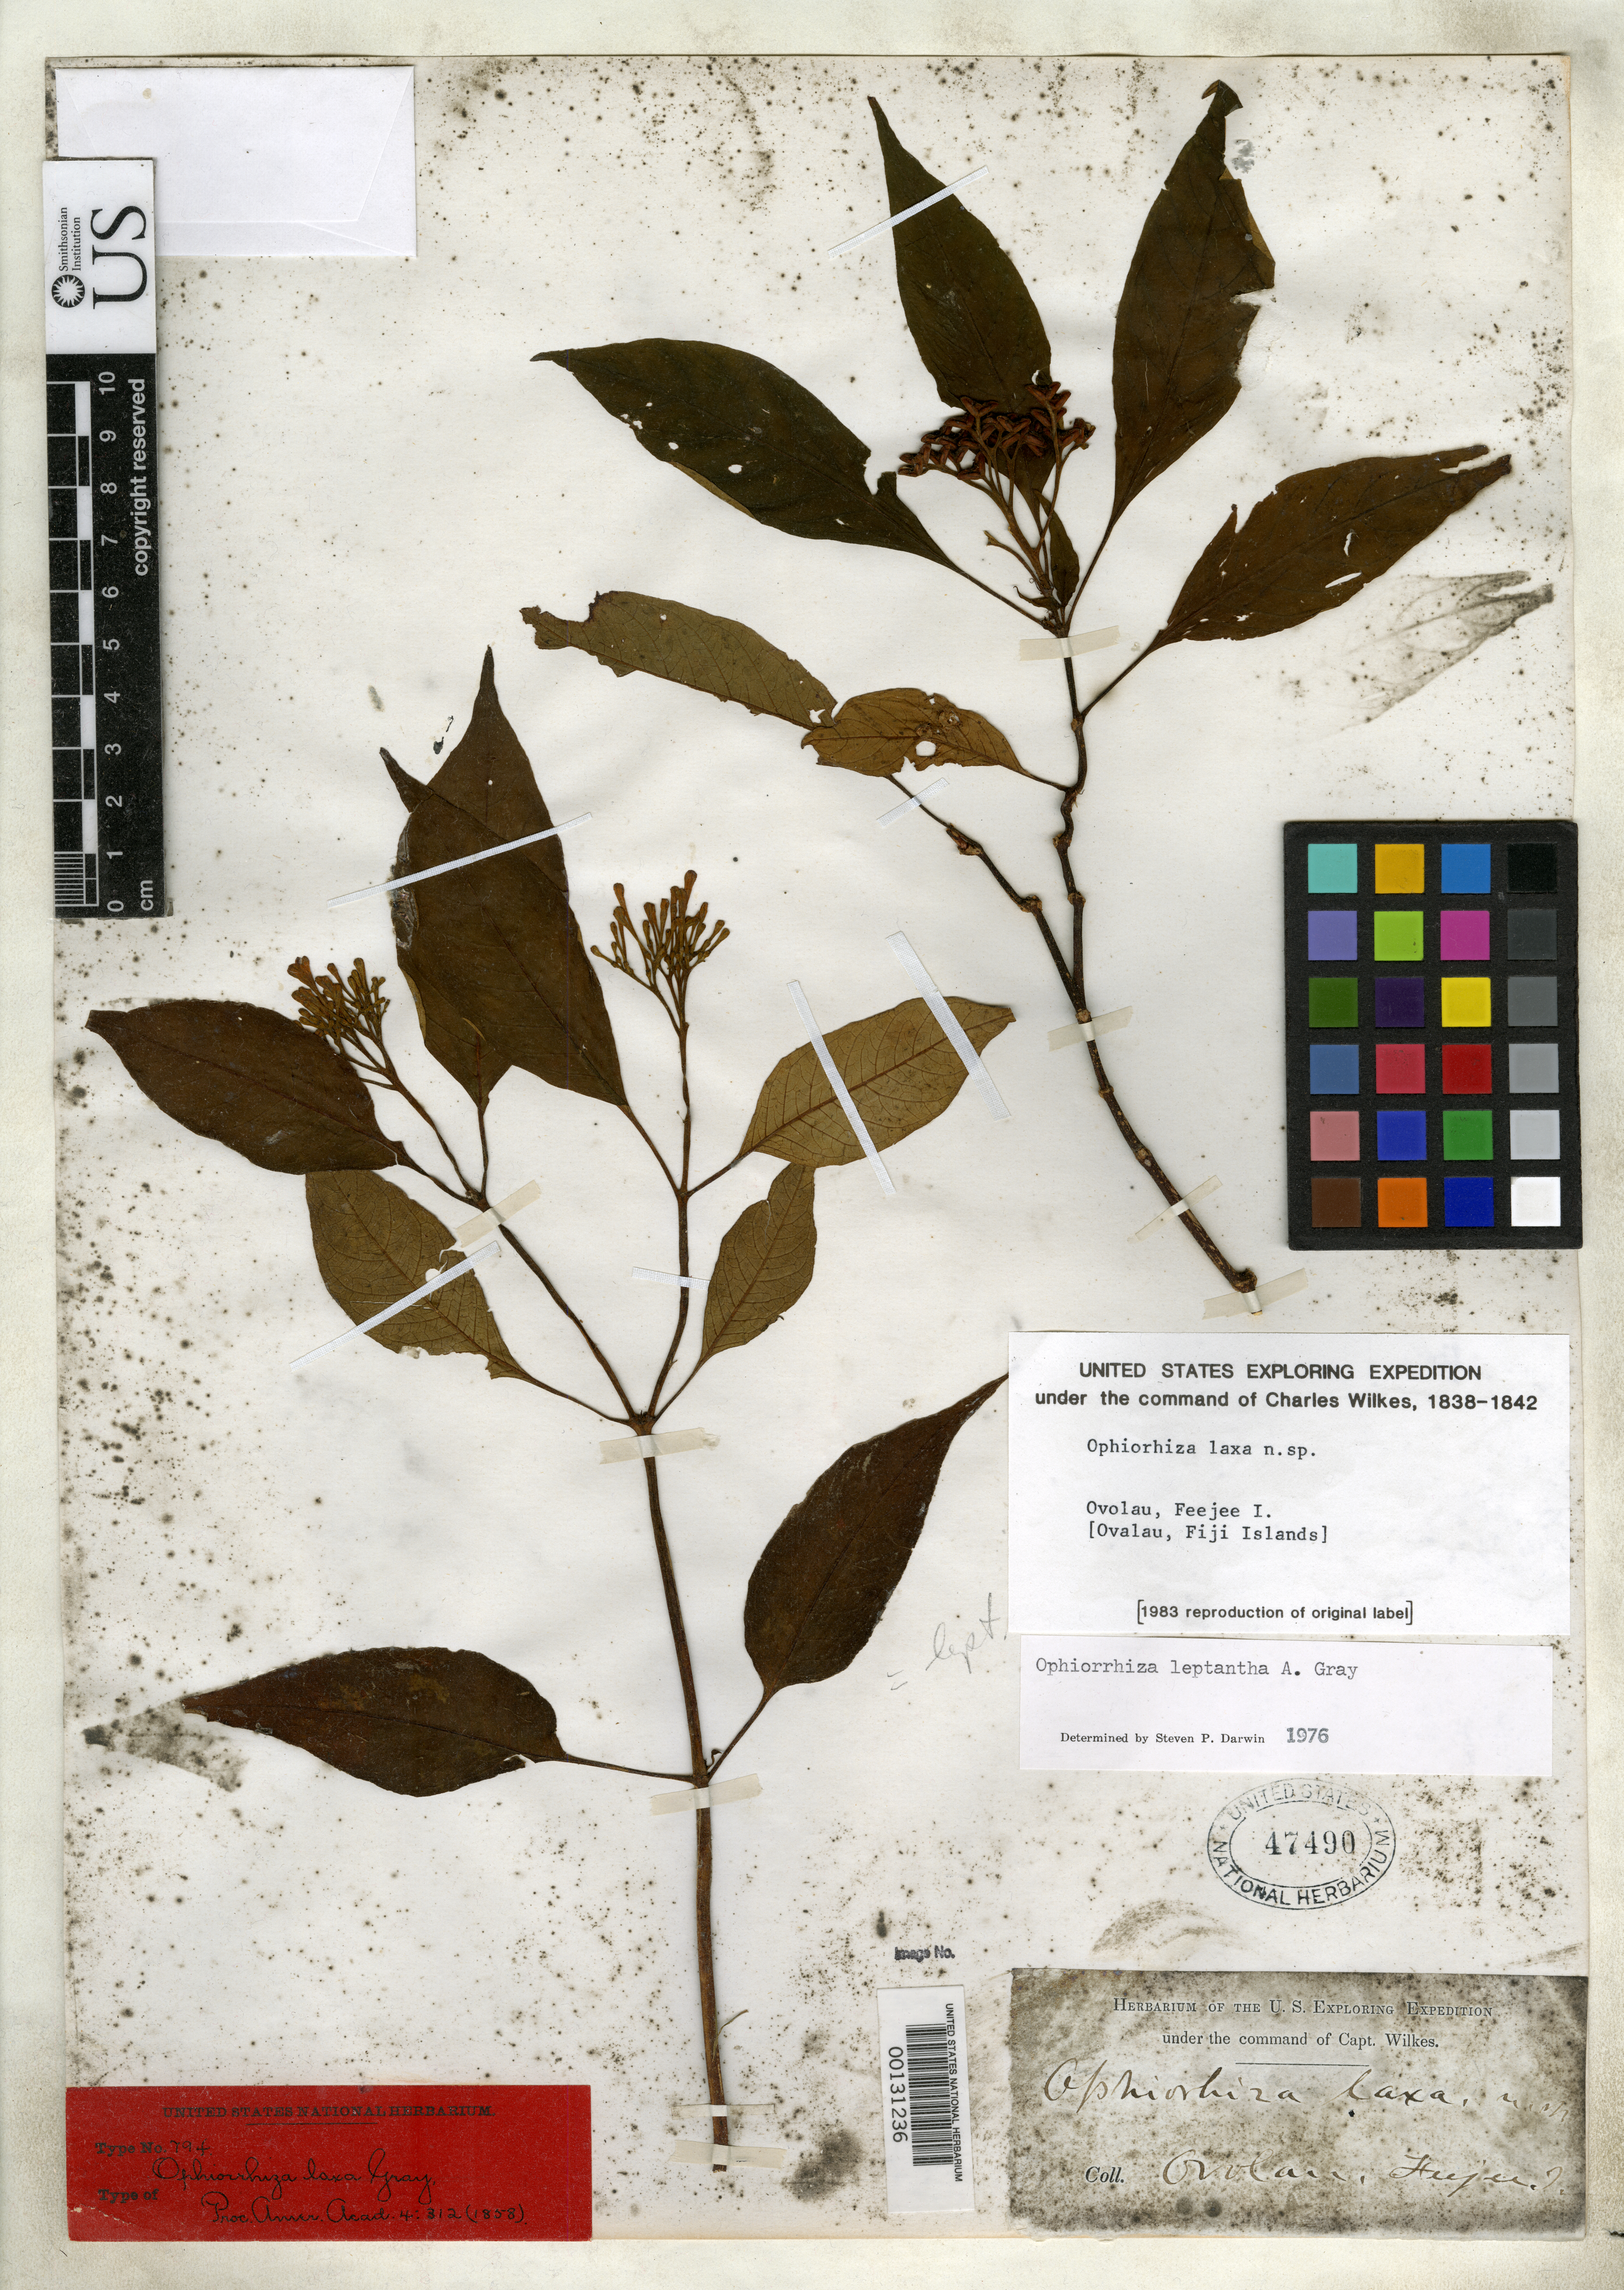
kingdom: Plantae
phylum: Tracheophyta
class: Magnoliopsida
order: Gentianales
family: Rubiaceae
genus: Ophiorrhiza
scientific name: Ophiorrhiza laxa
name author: A. Gray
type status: Isotype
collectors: Wilkes Explor. Exped.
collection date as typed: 1838 to -- --- 1842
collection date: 1838/1842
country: Fiji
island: Ovalau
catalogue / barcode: US 47490